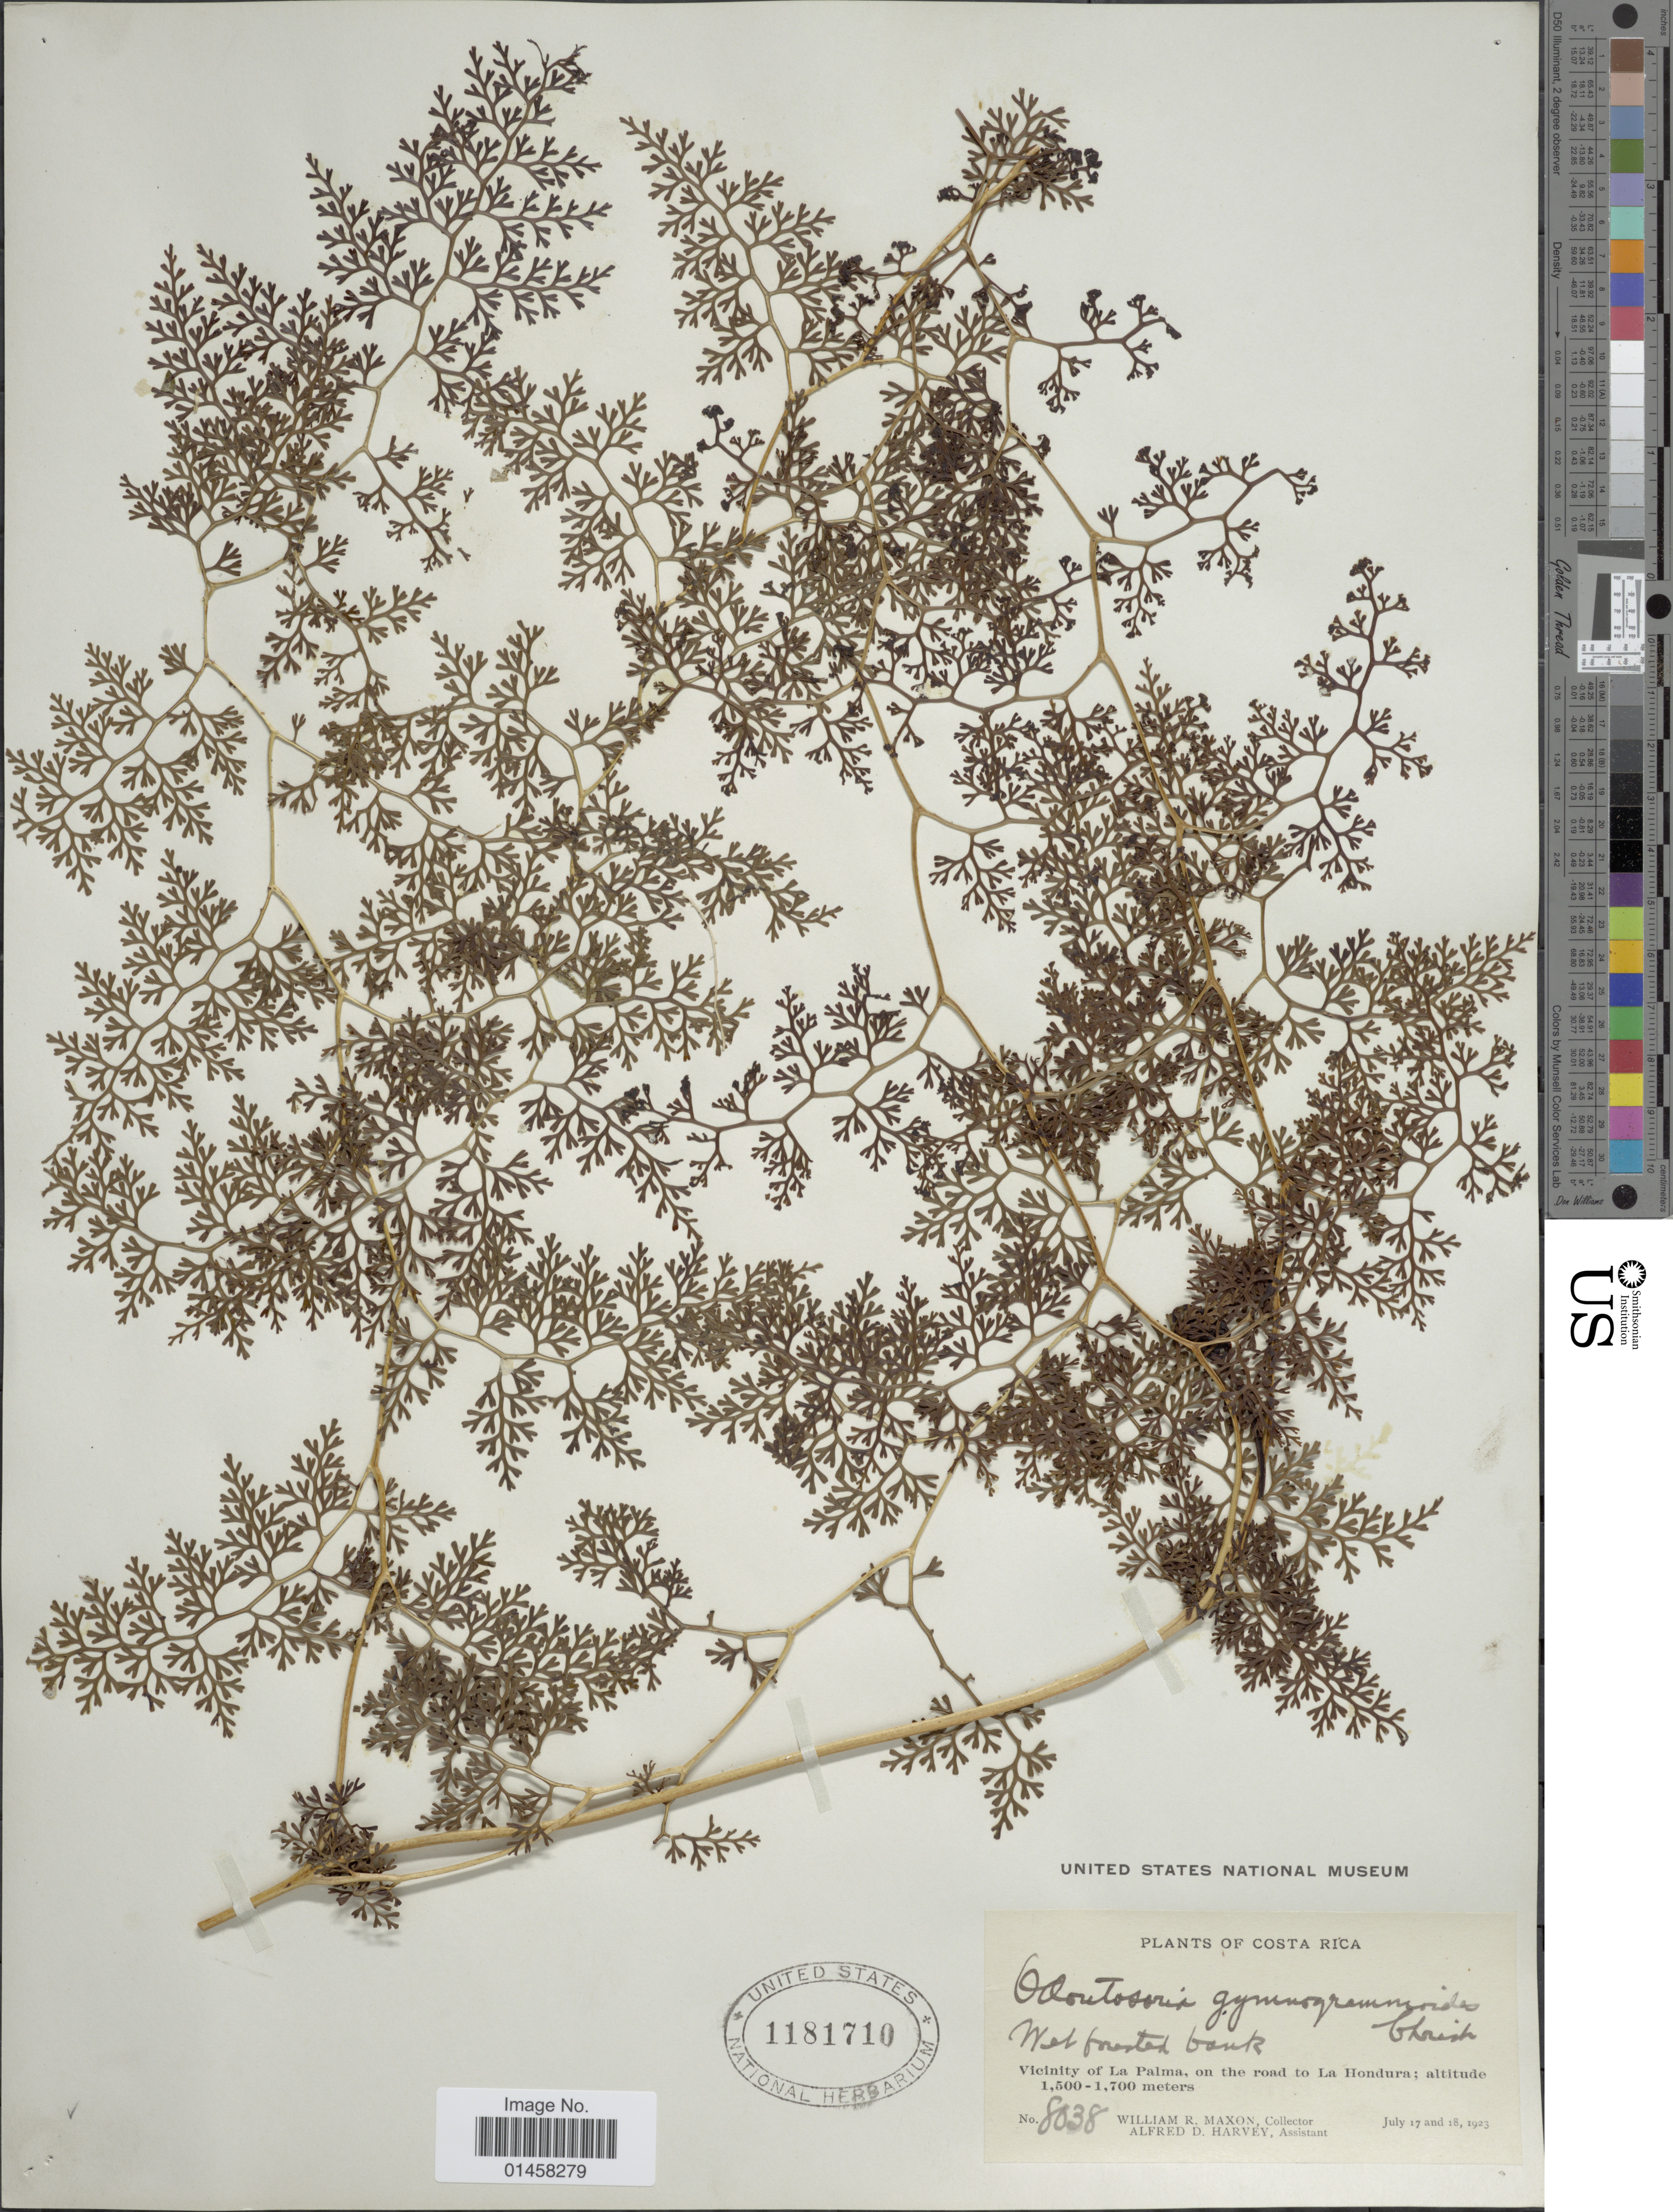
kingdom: Plantae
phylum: Tracheophyta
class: Polypodiopsida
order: Polypodiales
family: Lindsaeaceae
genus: Odontosoria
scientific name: Odontosoria gymnogrammoides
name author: Christ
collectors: W. R. Maxon & A. D. Harvey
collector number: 8038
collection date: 1923-07-17/1923-07-18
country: Costa Rica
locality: Vicinity of La Palma, on the road to La Hondura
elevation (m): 1500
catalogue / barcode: US 1181710